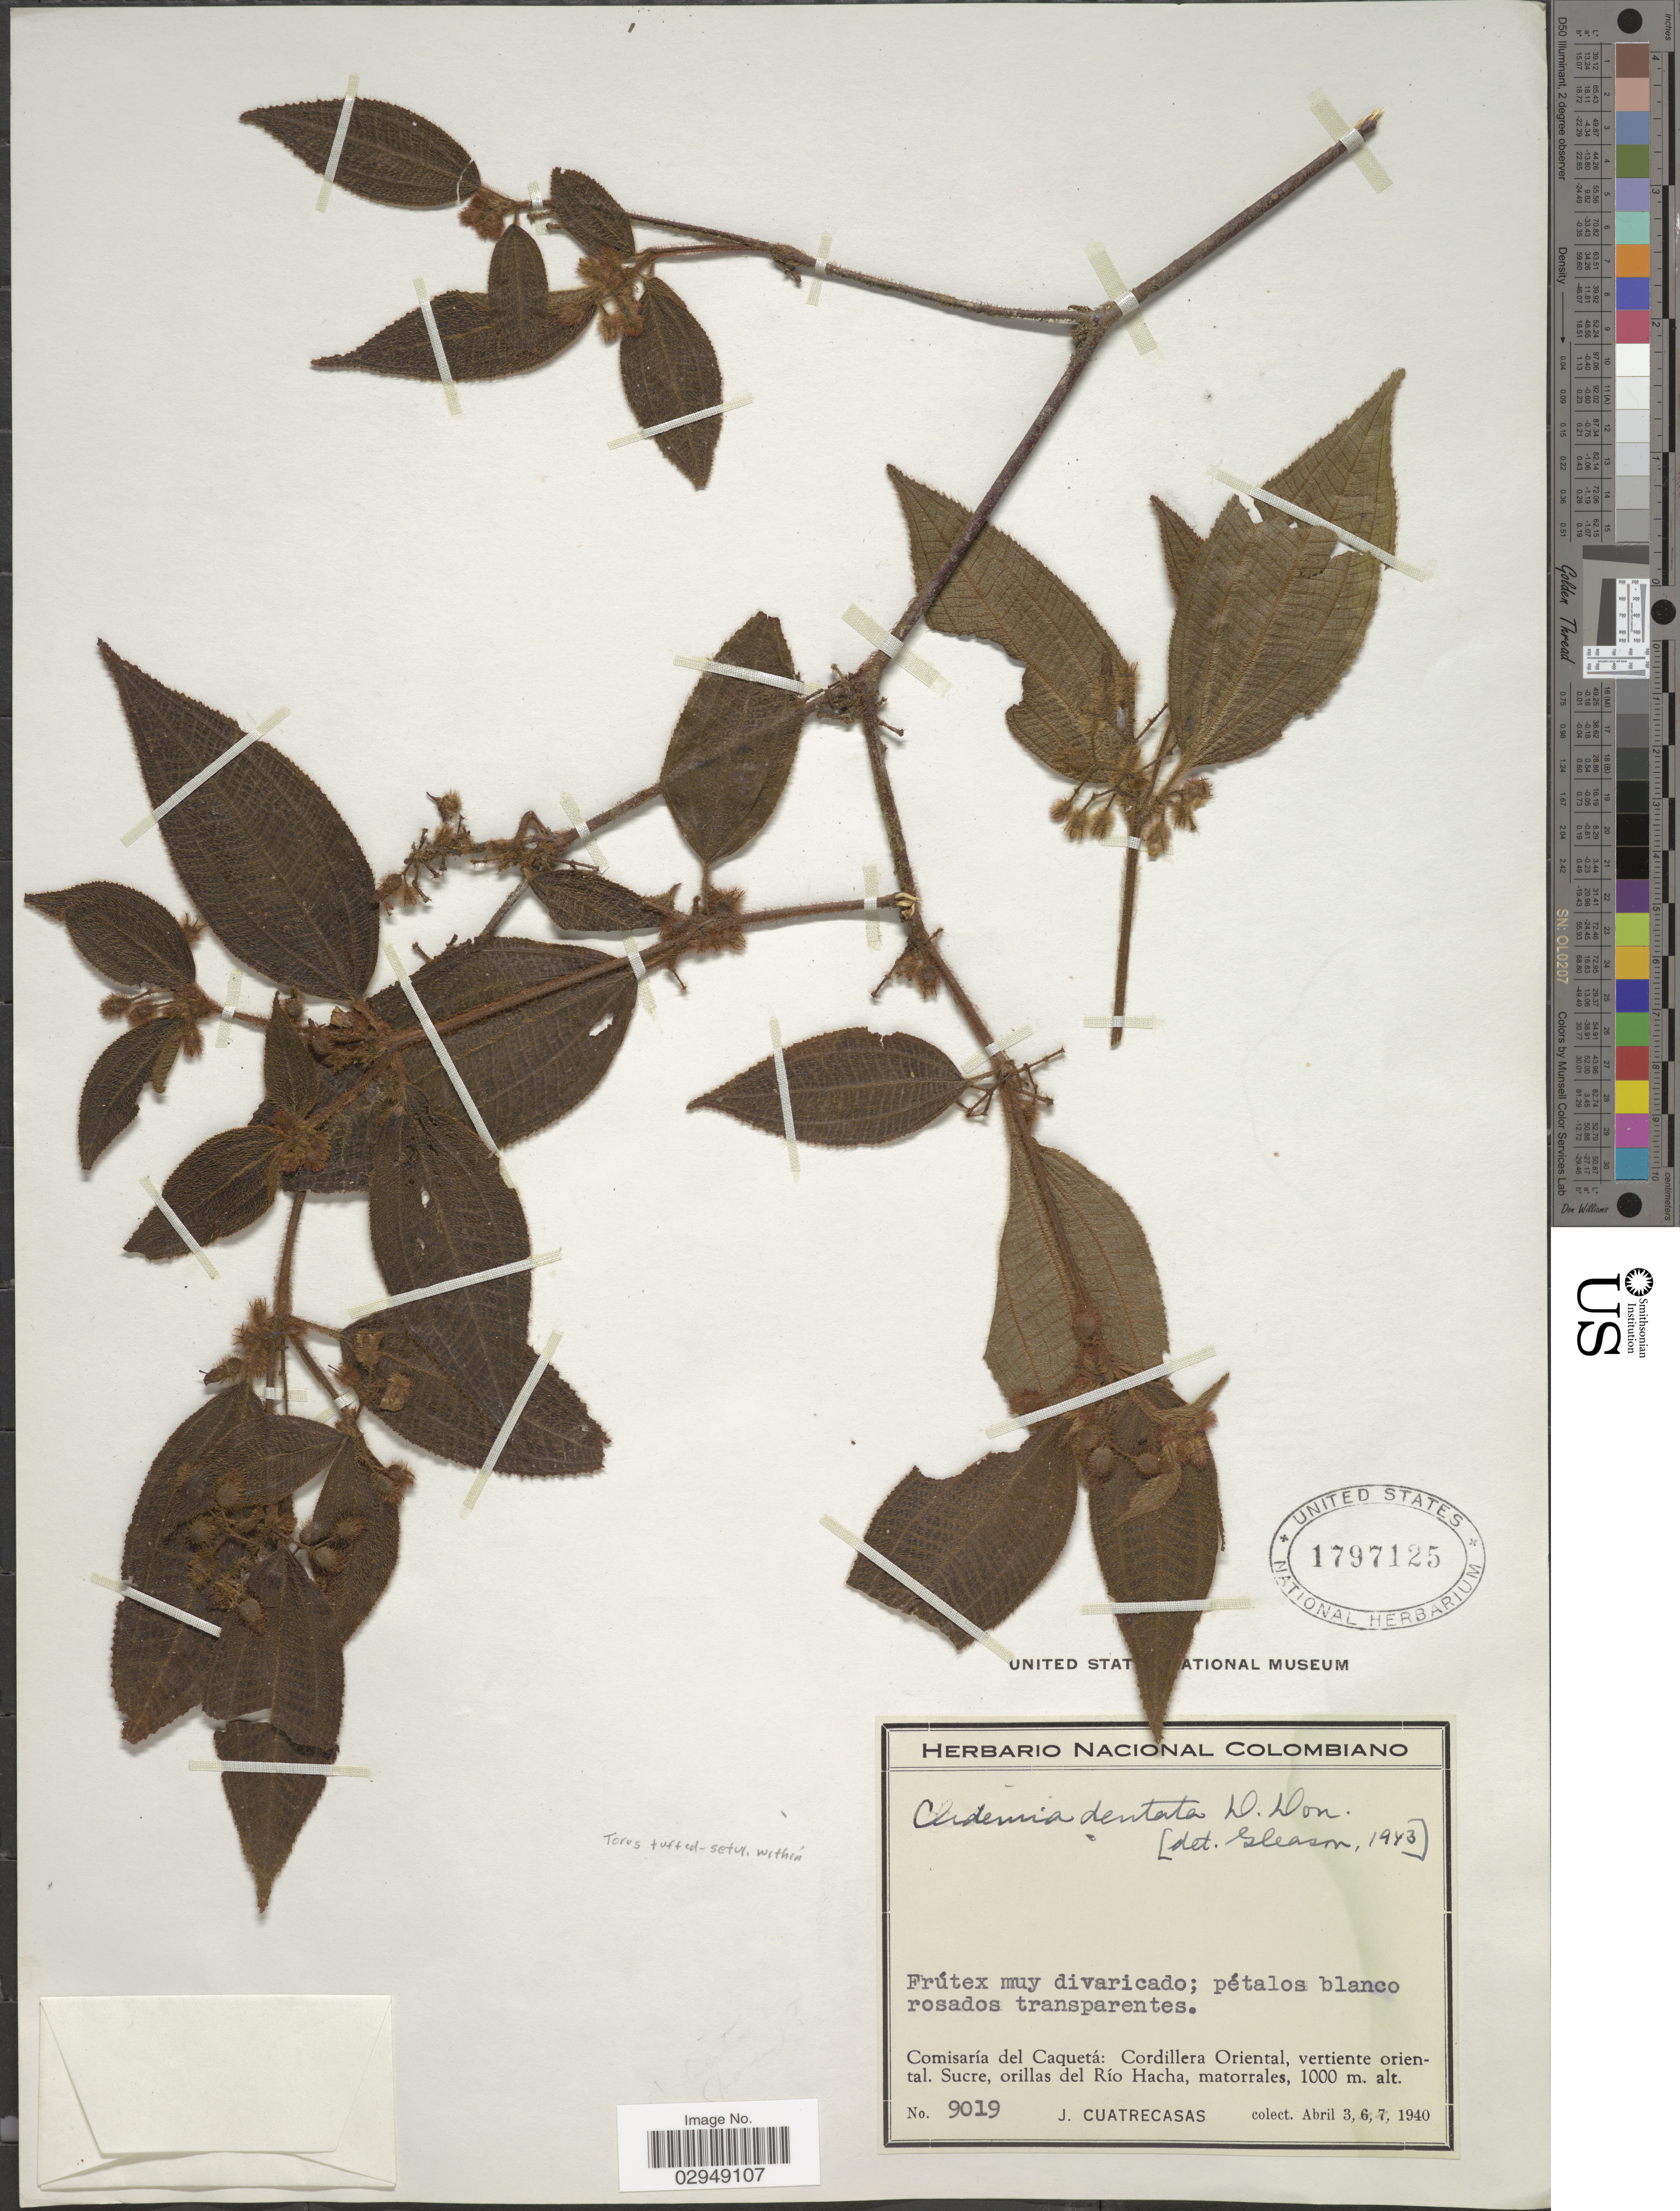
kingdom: Plantae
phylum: Tracheophyta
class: Magnoliopsida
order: Myrtales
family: Melastomataceae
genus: Clidemia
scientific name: Clidemia dentata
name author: D. Don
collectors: J. Cuatrecasas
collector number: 9019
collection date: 1940-04-03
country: Colombia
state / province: Caquetá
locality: Comisaría del Caquetá, Cordillera Oriental, vertiente oriental, Sucre, orillas del Río Hacha, matorrales.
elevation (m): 1000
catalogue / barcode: US 1797125